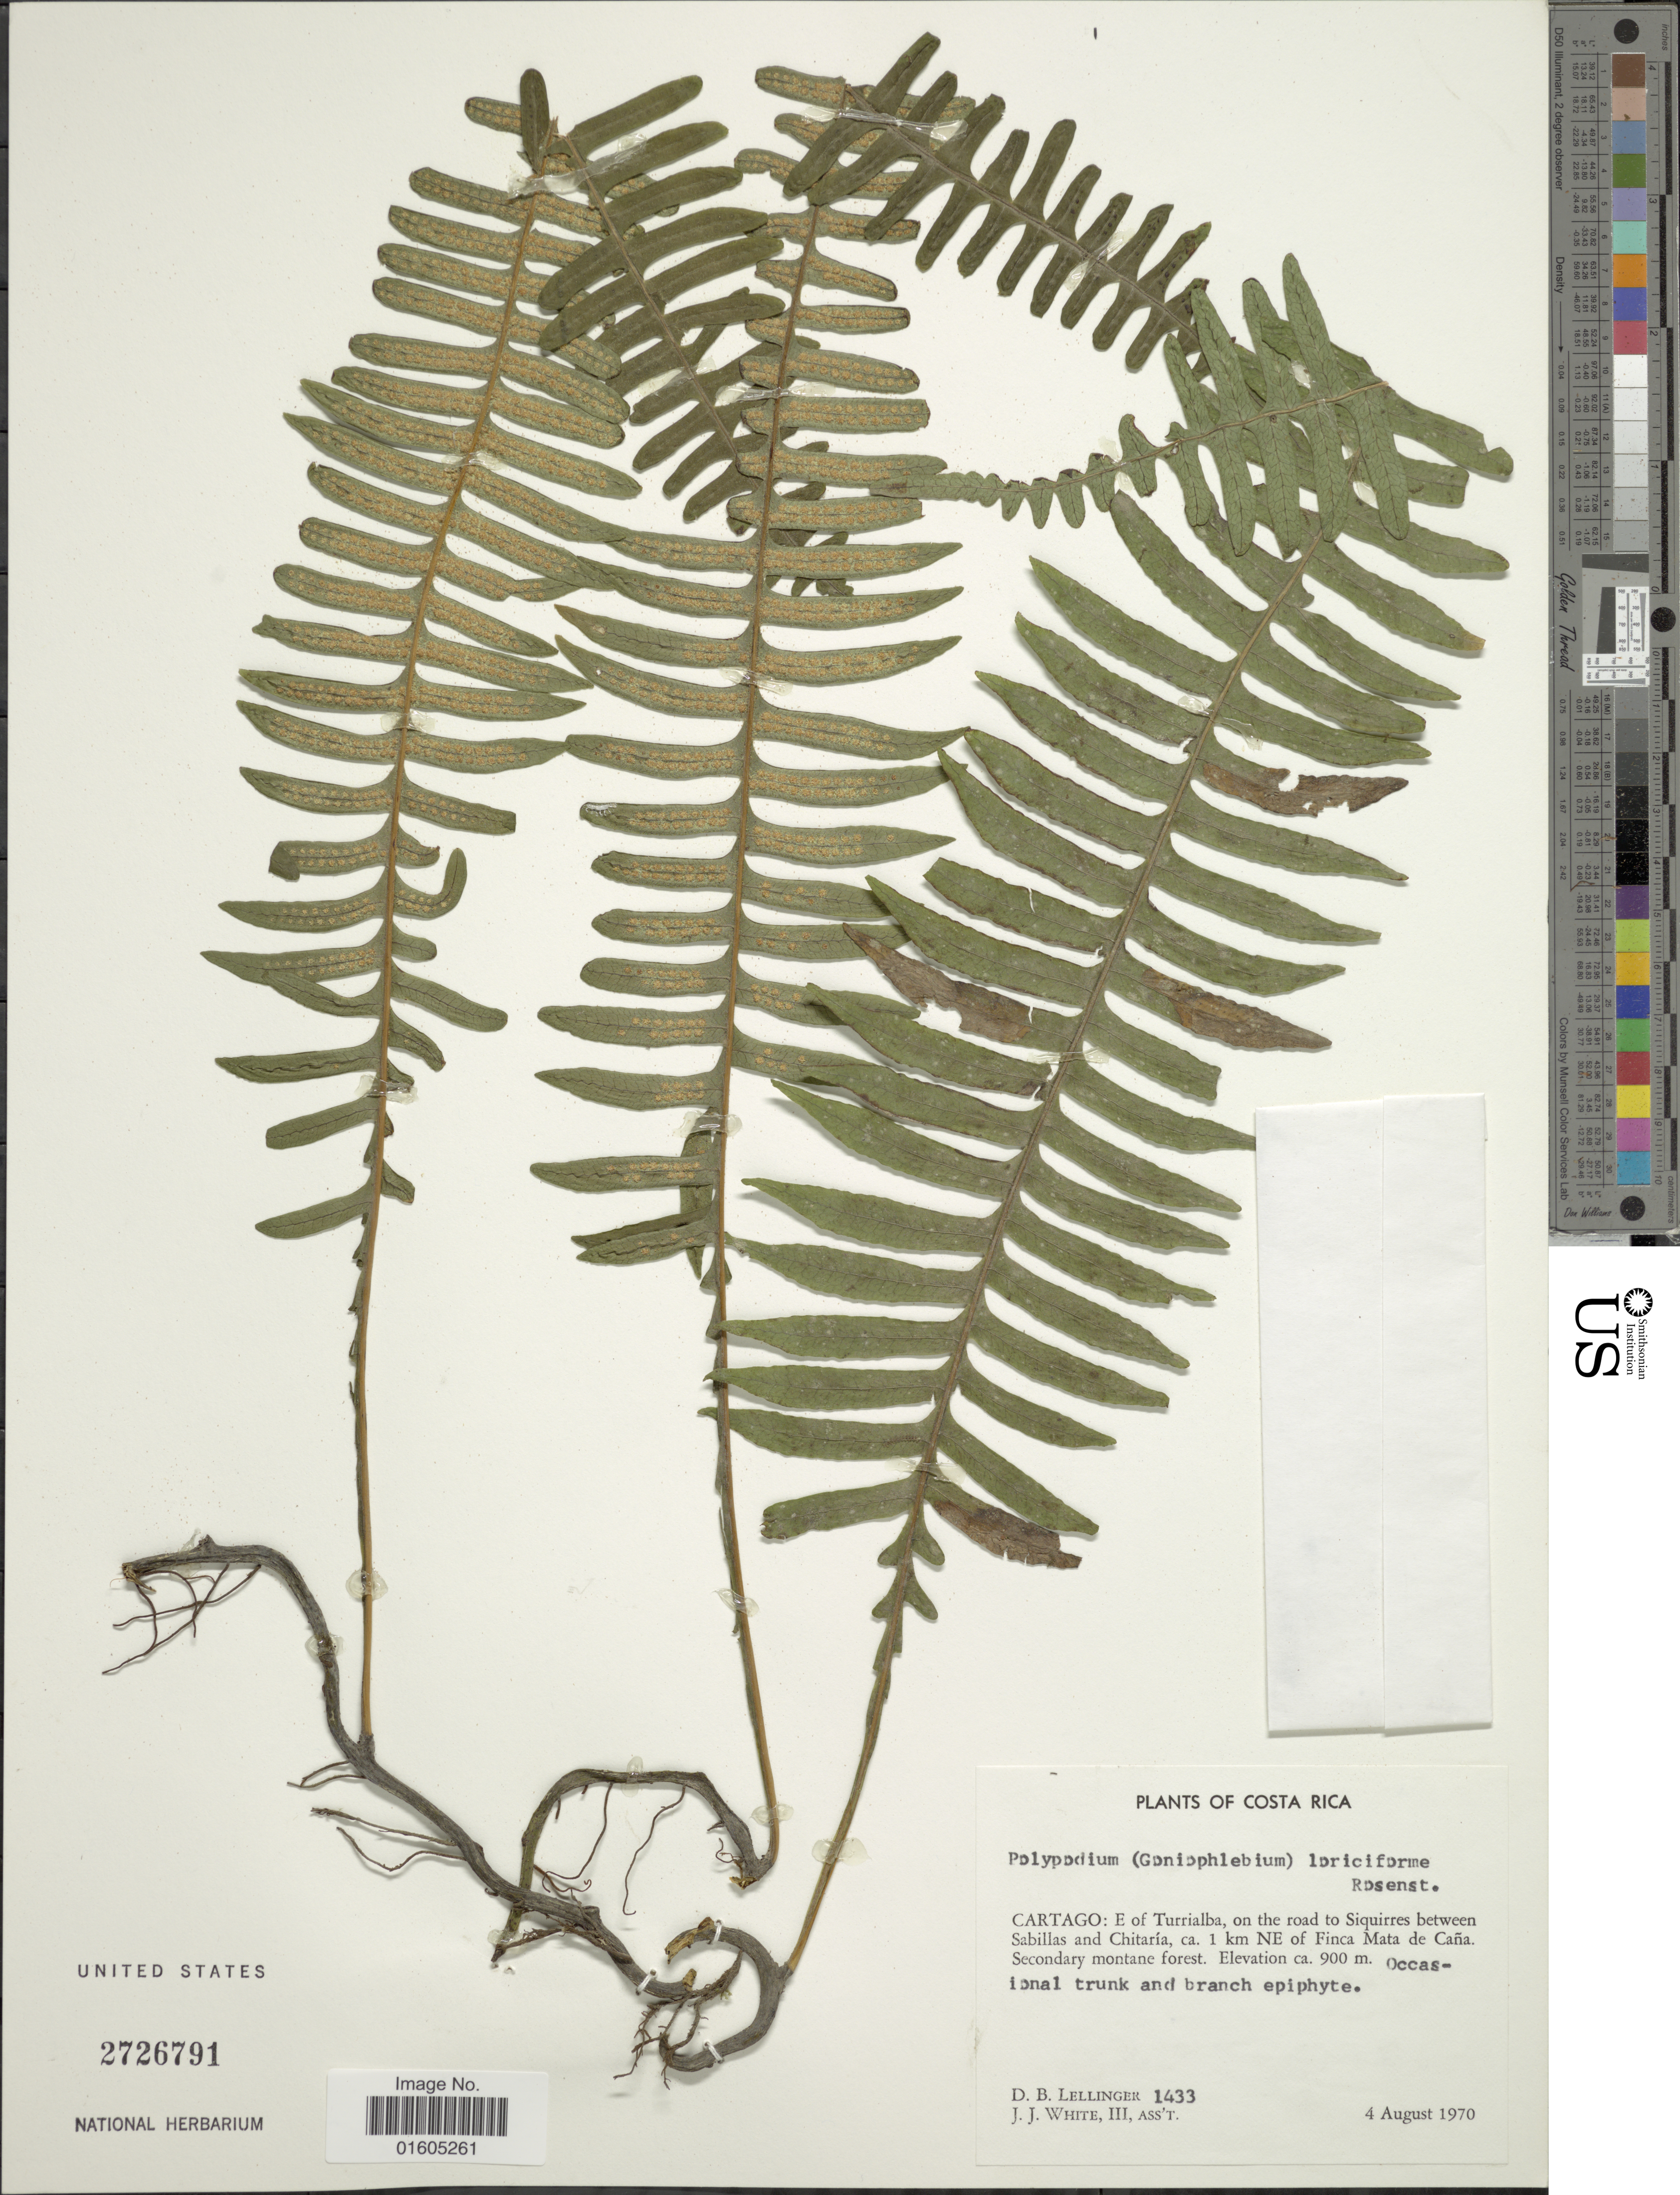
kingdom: Plantae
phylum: Tracheophyta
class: Polypodiopsida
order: Polypodiales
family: Polypodiaceae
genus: Serpocaulon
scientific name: Serpocaulon loriciforme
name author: (Rosenst.) A.R. Sm.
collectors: D. B. Lellinger & J. J. White III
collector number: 1433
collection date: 1970-08-04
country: Costa Rica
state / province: Cartago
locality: Costa Rica. Cartago: E of Turrialba, on the road to Siquirres between Sabillas and Chitaria, ca. 1 km NE of Finca Mata de Caña. Secondary montane forest.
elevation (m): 900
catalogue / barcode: US 2726791